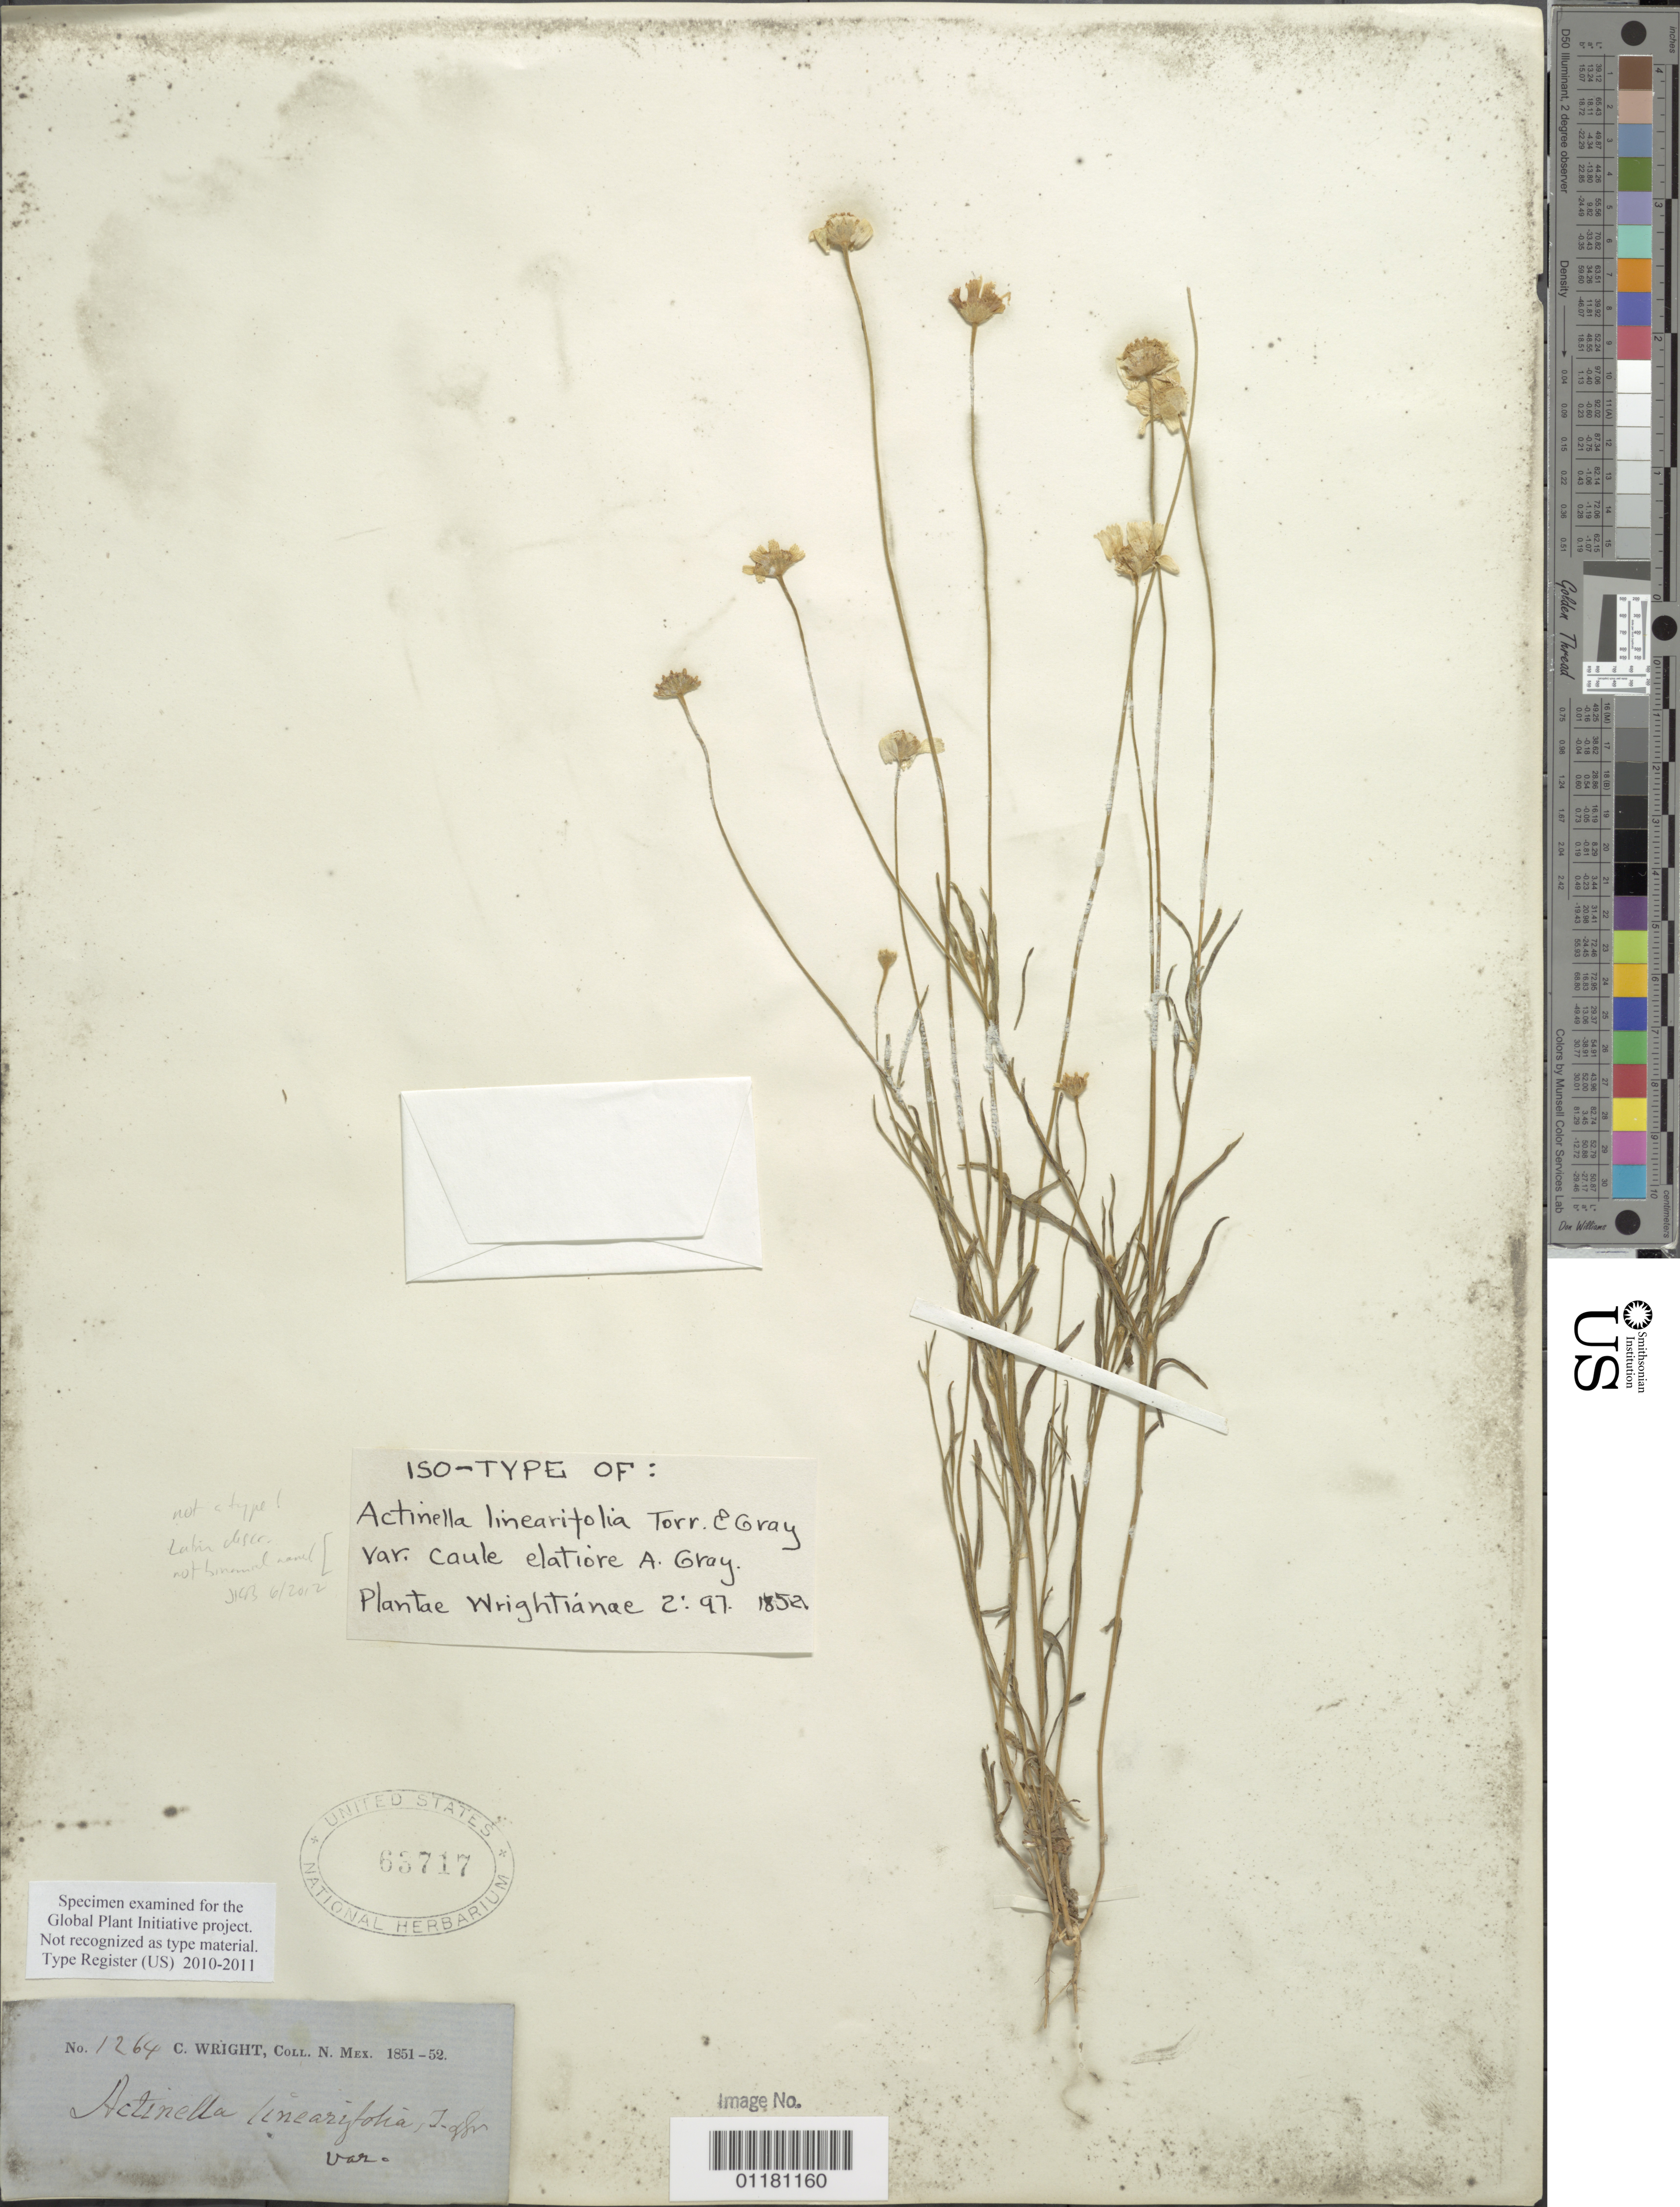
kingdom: Plantae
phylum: Tracheophyta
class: Magnoliopsida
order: Asterales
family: Asteraceae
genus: Actinea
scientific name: Actinea linearifolia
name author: (Hook.) Kuntze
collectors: C. Wright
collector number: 1264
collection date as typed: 1851 to -- --- 1852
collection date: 1851/1852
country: United States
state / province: New Mexico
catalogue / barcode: US 63717